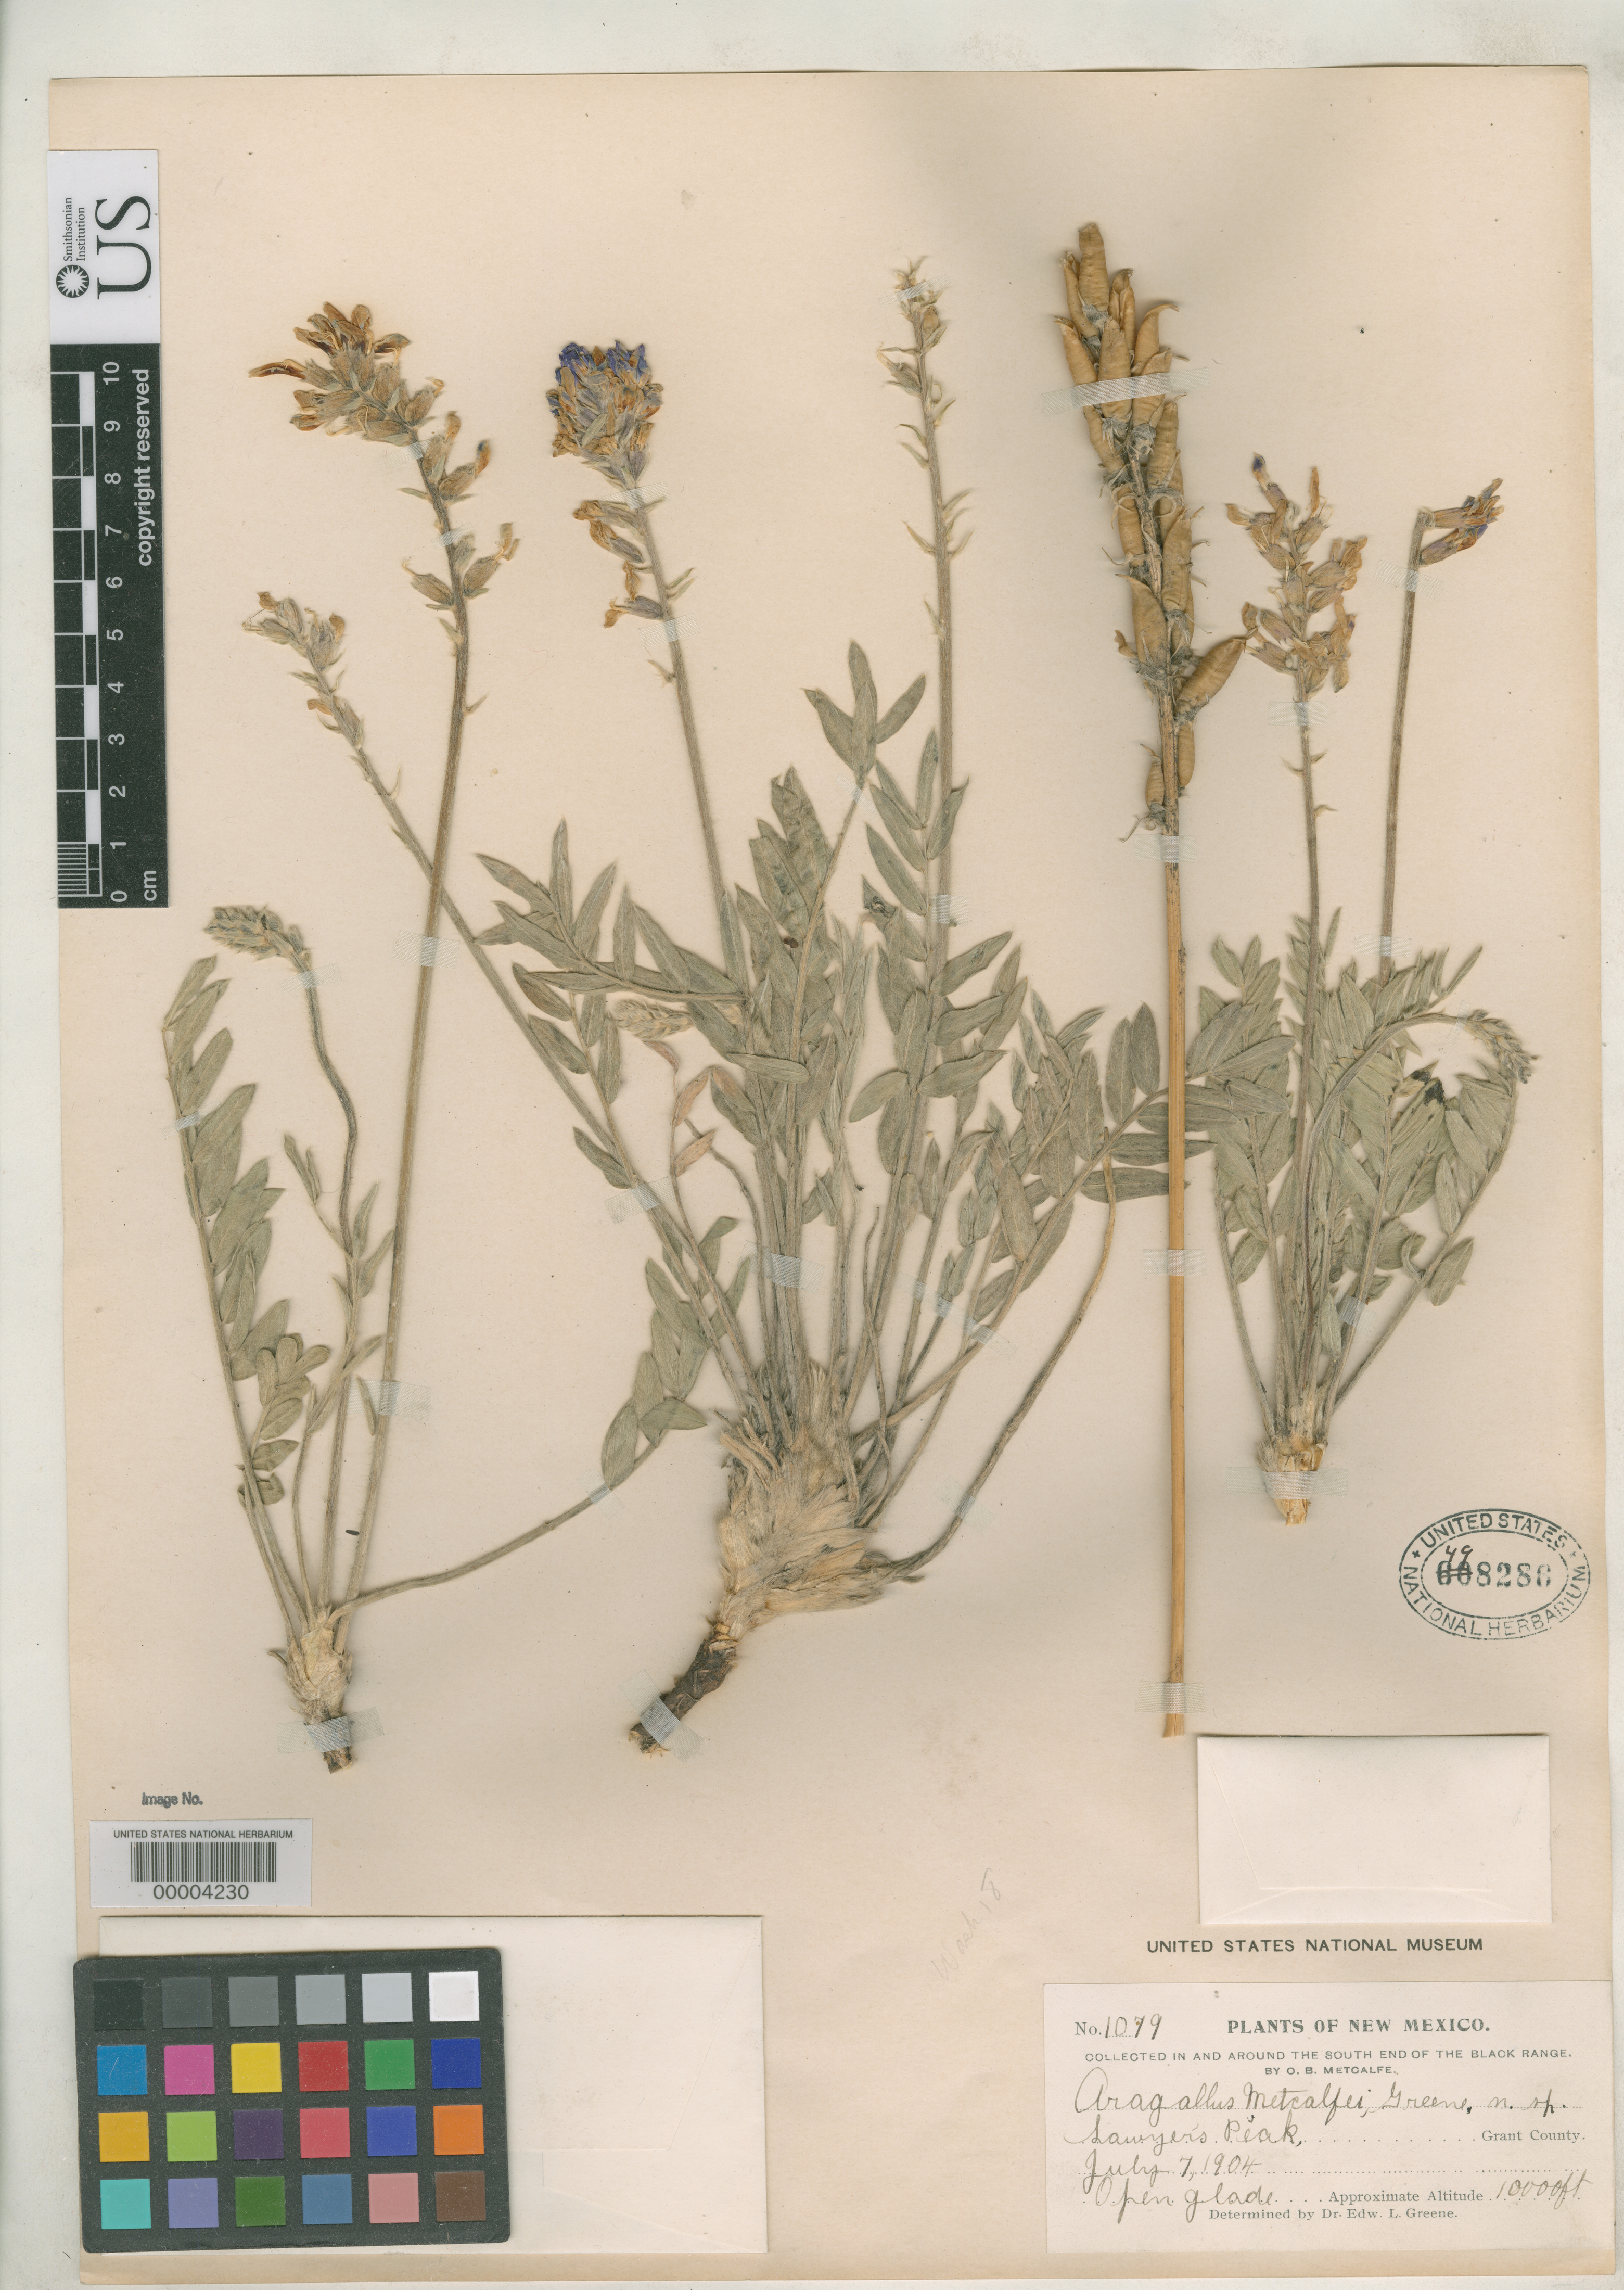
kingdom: Plantae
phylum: Tracheophyta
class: Magnoliopsida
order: Fabales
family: Fabaceae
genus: Aragallus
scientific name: Aragallus metcalfei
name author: Greene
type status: Type Collection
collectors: O. B. Metcalfe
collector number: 1079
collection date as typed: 07 Jul 1904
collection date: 1904-07-07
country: United States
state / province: New Mexico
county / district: Grant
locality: Black Range, Sawyers Peak.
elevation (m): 3048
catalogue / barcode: US 498286